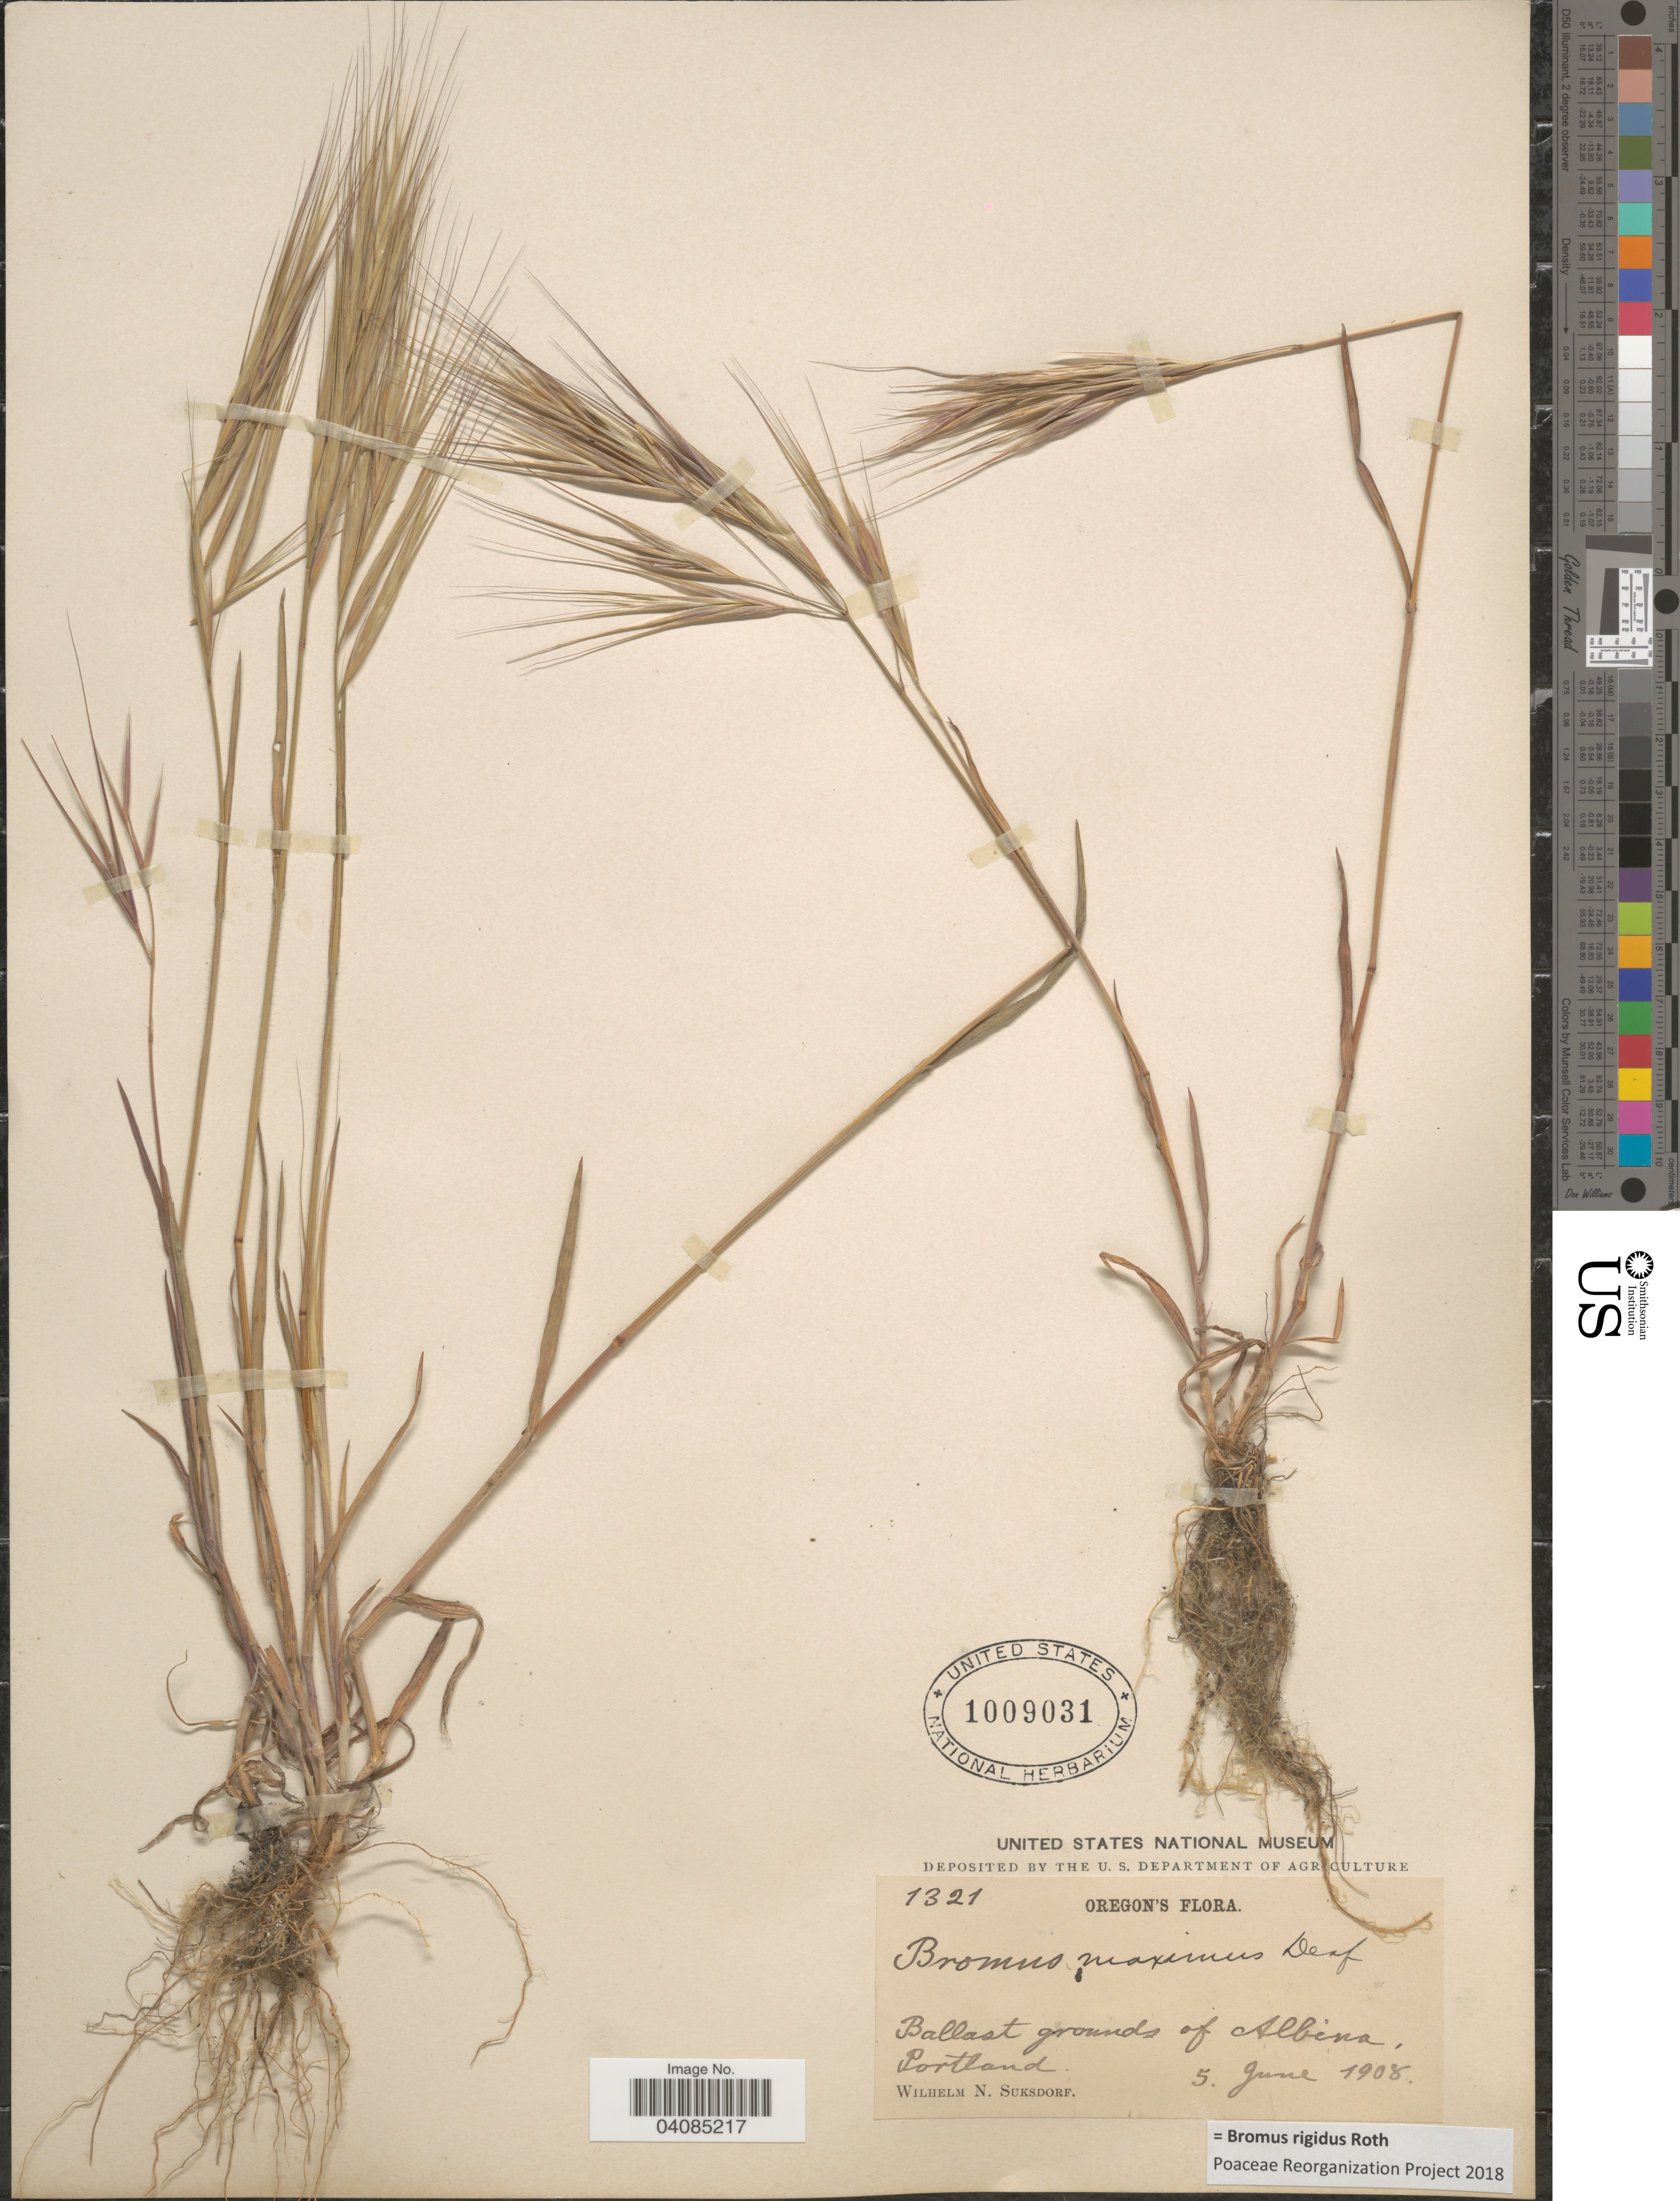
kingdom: Plantae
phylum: Tracheophyta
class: Liliopsida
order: Poales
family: Poaceae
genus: Bromus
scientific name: Bromus rigidus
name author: Roth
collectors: W. N. Suksdorf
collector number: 1321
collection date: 1908-06-05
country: United States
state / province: Oregon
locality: Ballast grounds of Albina, Portland.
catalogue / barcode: US 1009031